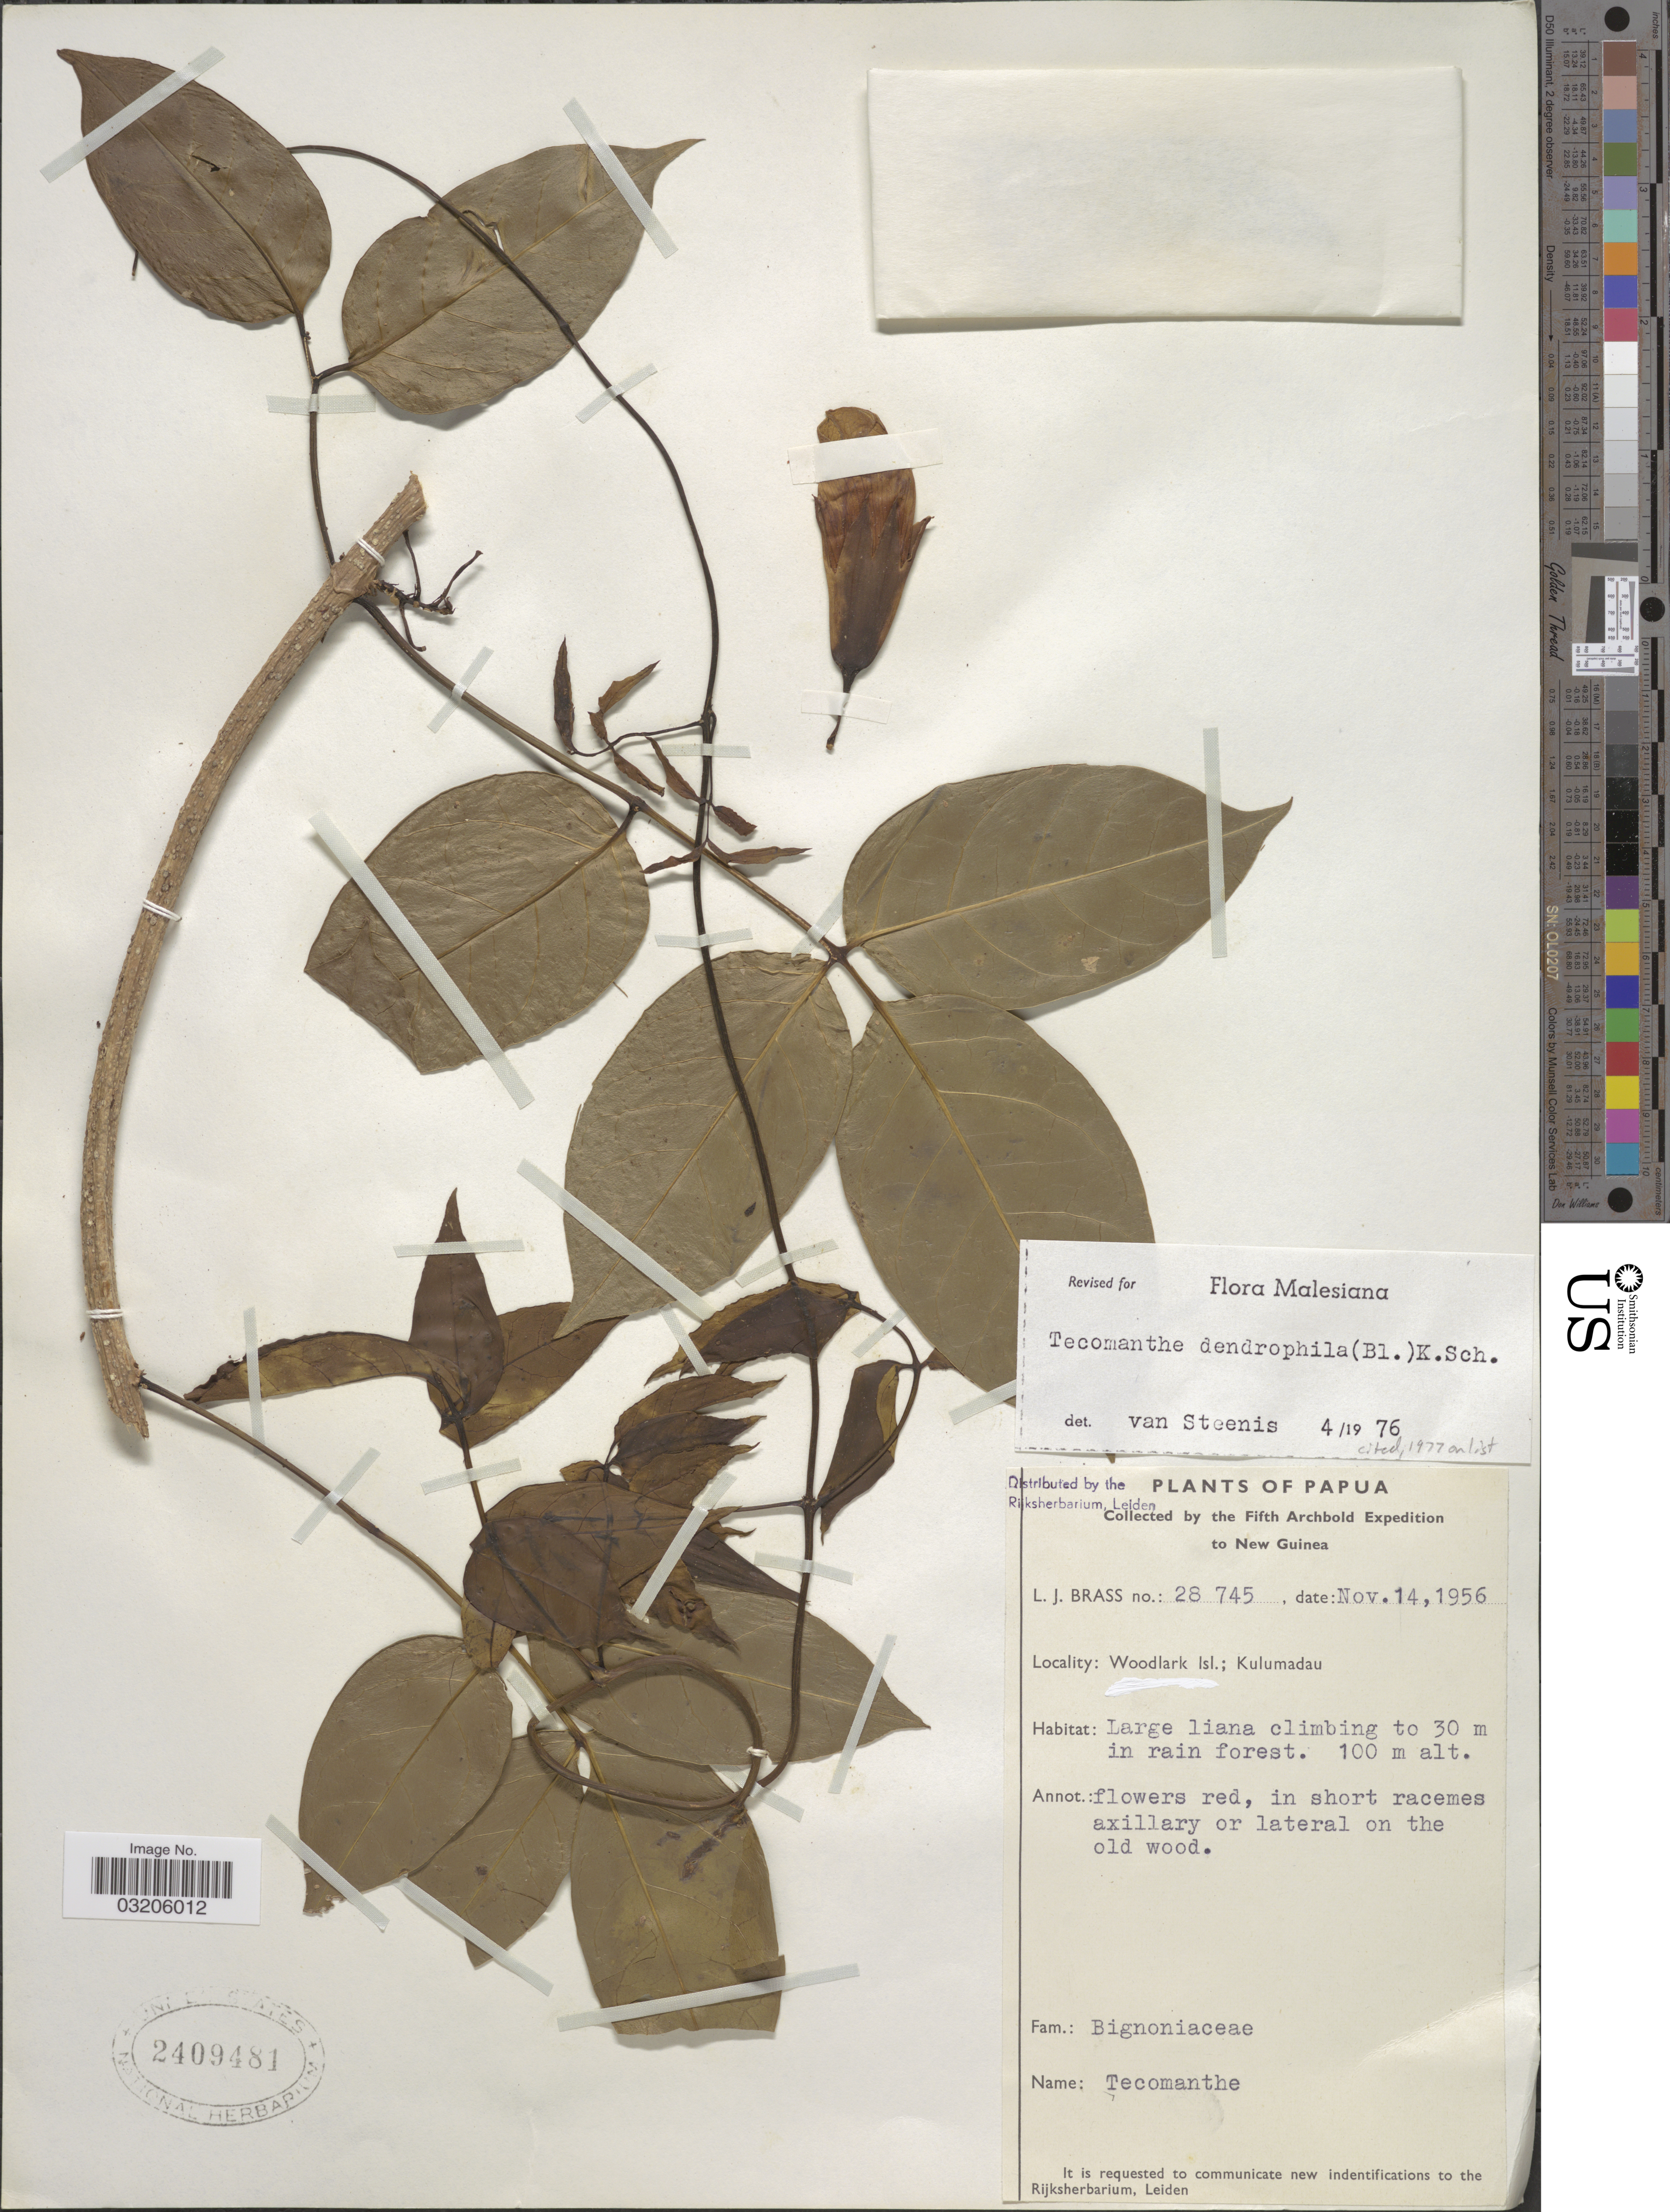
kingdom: Plantae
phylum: Tracheophyta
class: Magnoliopsida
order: Lamiales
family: Bignoniaceae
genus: Tecomanthe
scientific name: Tecomanthe dendrophila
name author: (Blume) K. Schum.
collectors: L. J. Brass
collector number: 28 745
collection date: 1959-11-14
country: Papua New Guinea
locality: Papua. New Guinea. Woodlark Isl.; Kulumadau.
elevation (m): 100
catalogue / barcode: US 2409481